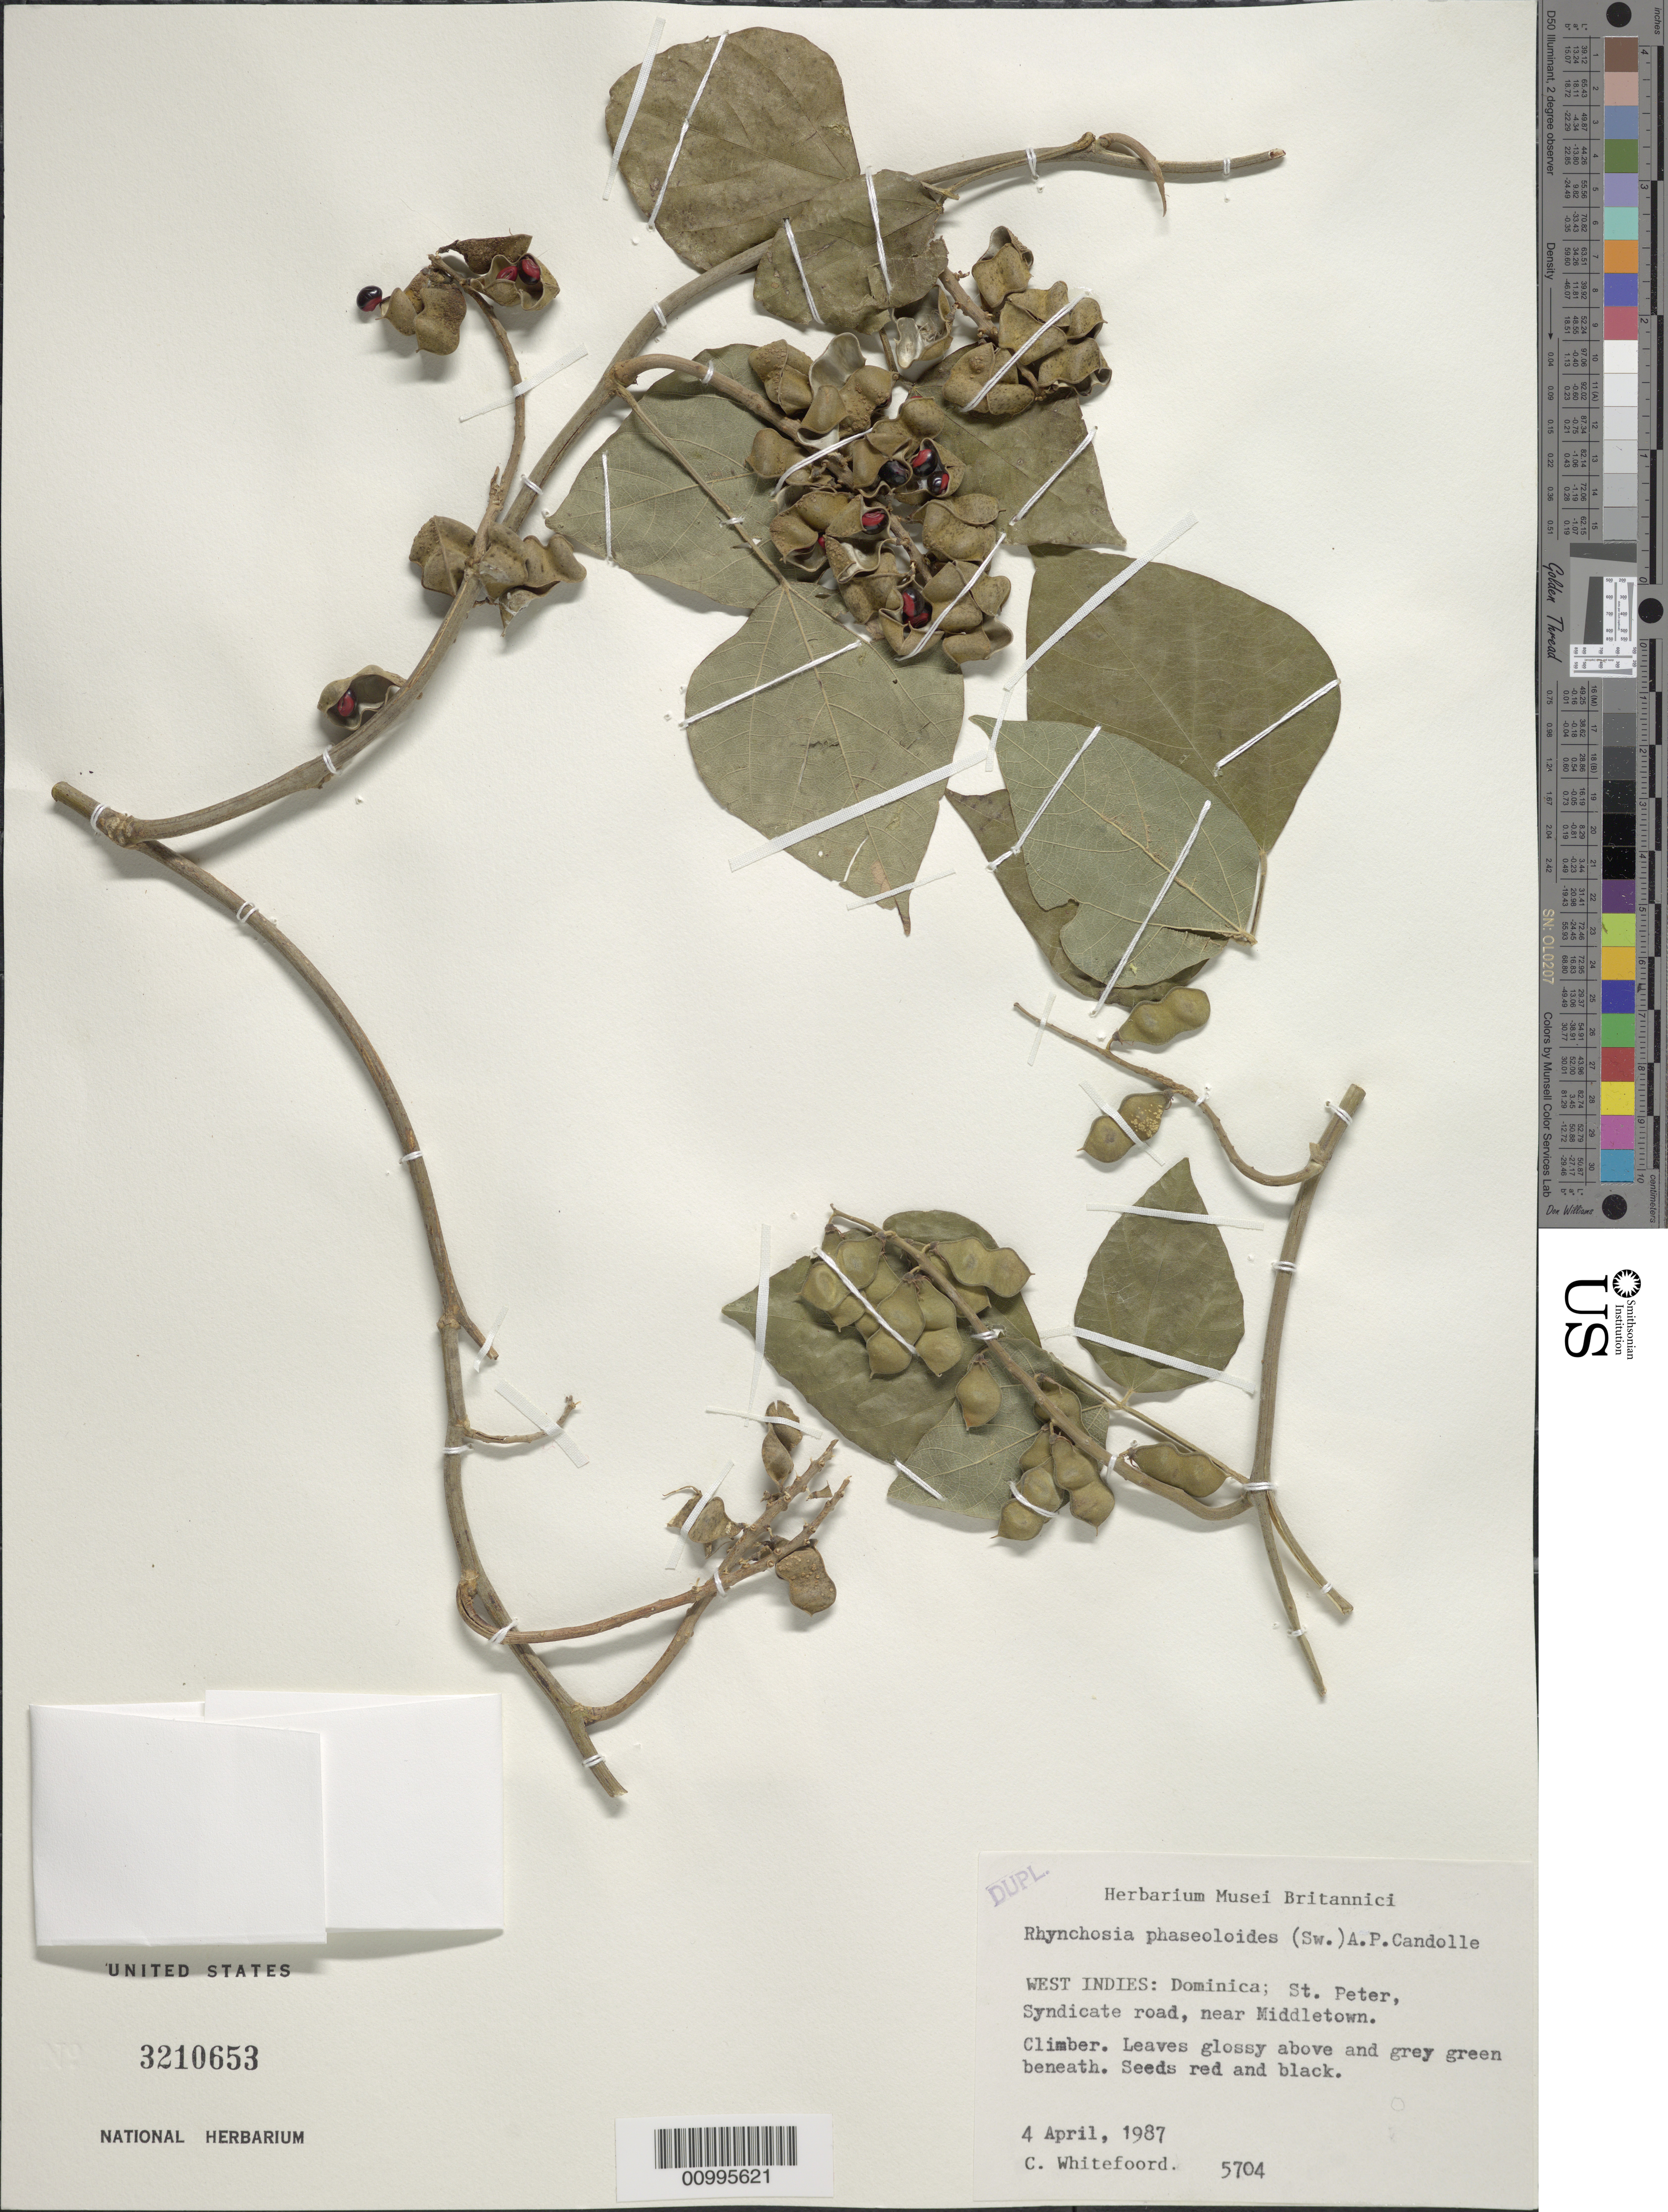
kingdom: Plantae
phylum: Tracheophyta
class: Magnoliopsida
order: Fabales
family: Fabaceae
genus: Rhynchosia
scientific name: Rhynchosia phaseoloides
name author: (Sw.) DC.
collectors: C. Whitefoord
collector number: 5704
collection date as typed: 04 Apr 1987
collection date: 1987-04-04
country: Dominica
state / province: St. Peter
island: Dominica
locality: Syndicate road, near Middletown.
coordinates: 0 N, 0 E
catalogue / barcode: US 3210653